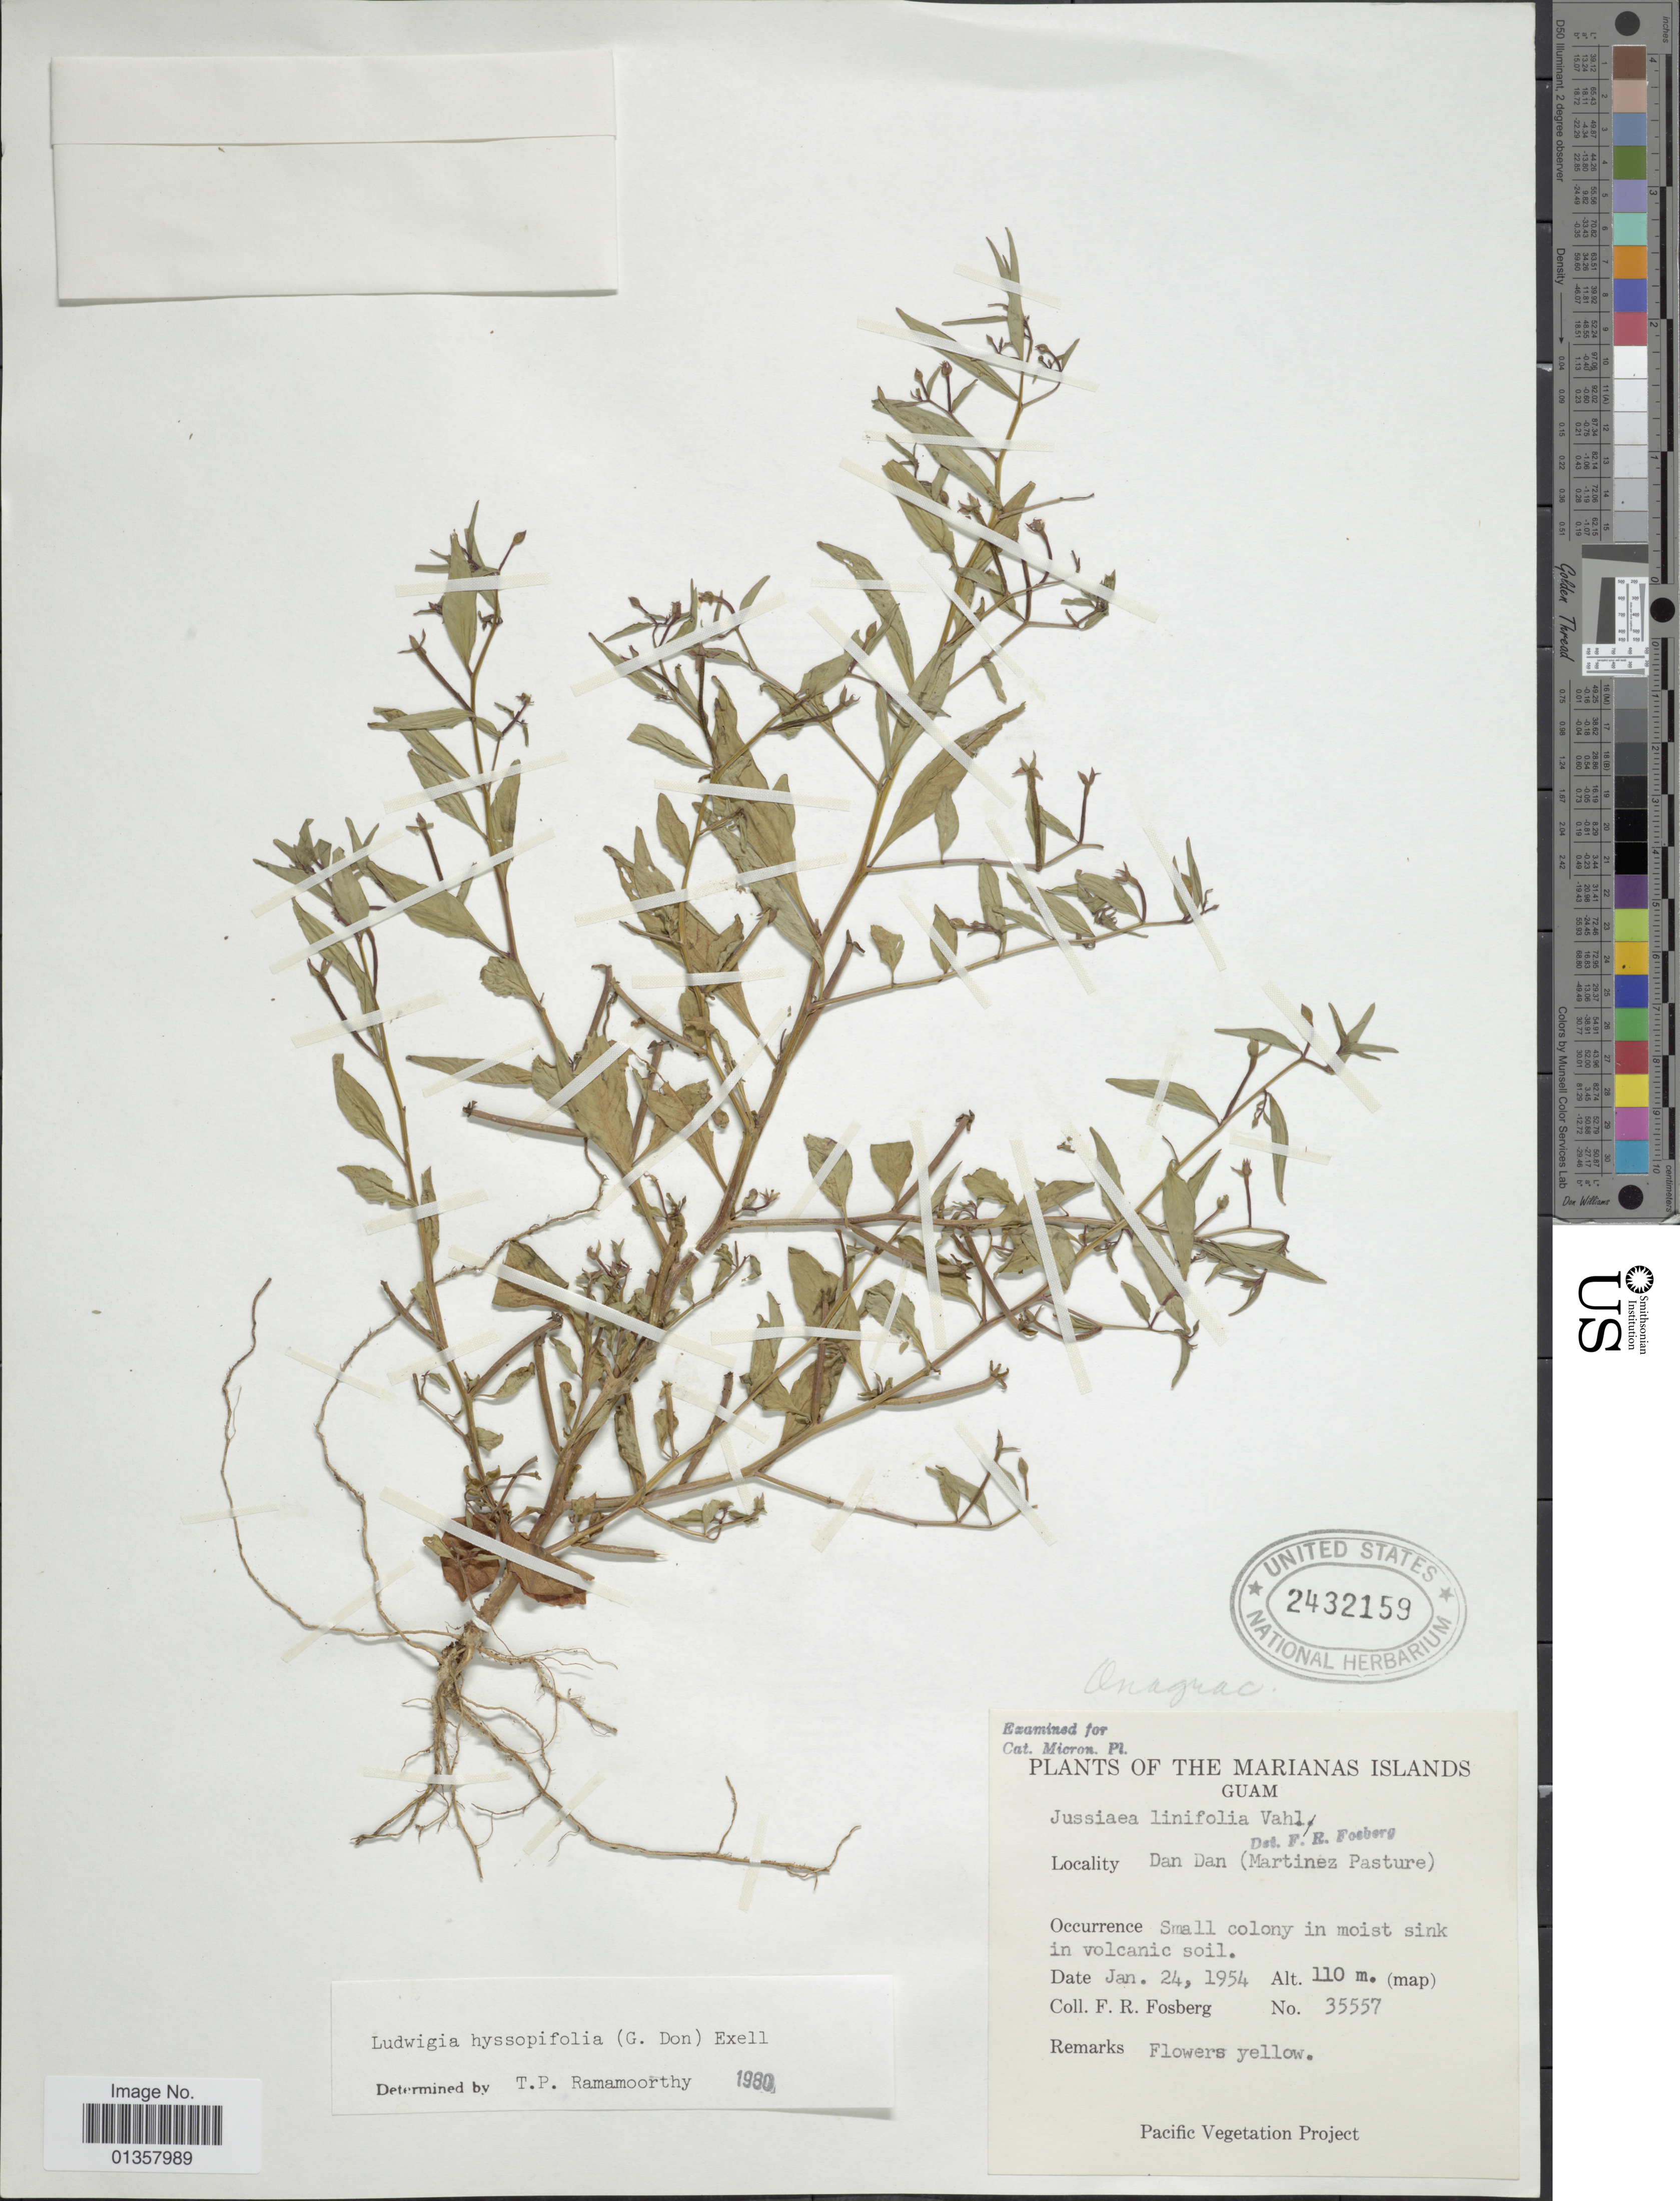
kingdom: Plantae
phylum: Tracheophyta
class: Magnoliopsida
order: Myrtales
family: Onagraceae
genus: Ludwigia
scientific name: Ludwigia hyssopifolia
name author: (G. Don) Exell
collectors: F. R. Fosberg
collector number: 35557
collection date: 1954-01-24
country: Guam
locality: The Marianas Islands, Guam, Dan Dan (Martinez Pasture)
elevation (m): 110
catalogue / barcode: US 2432159